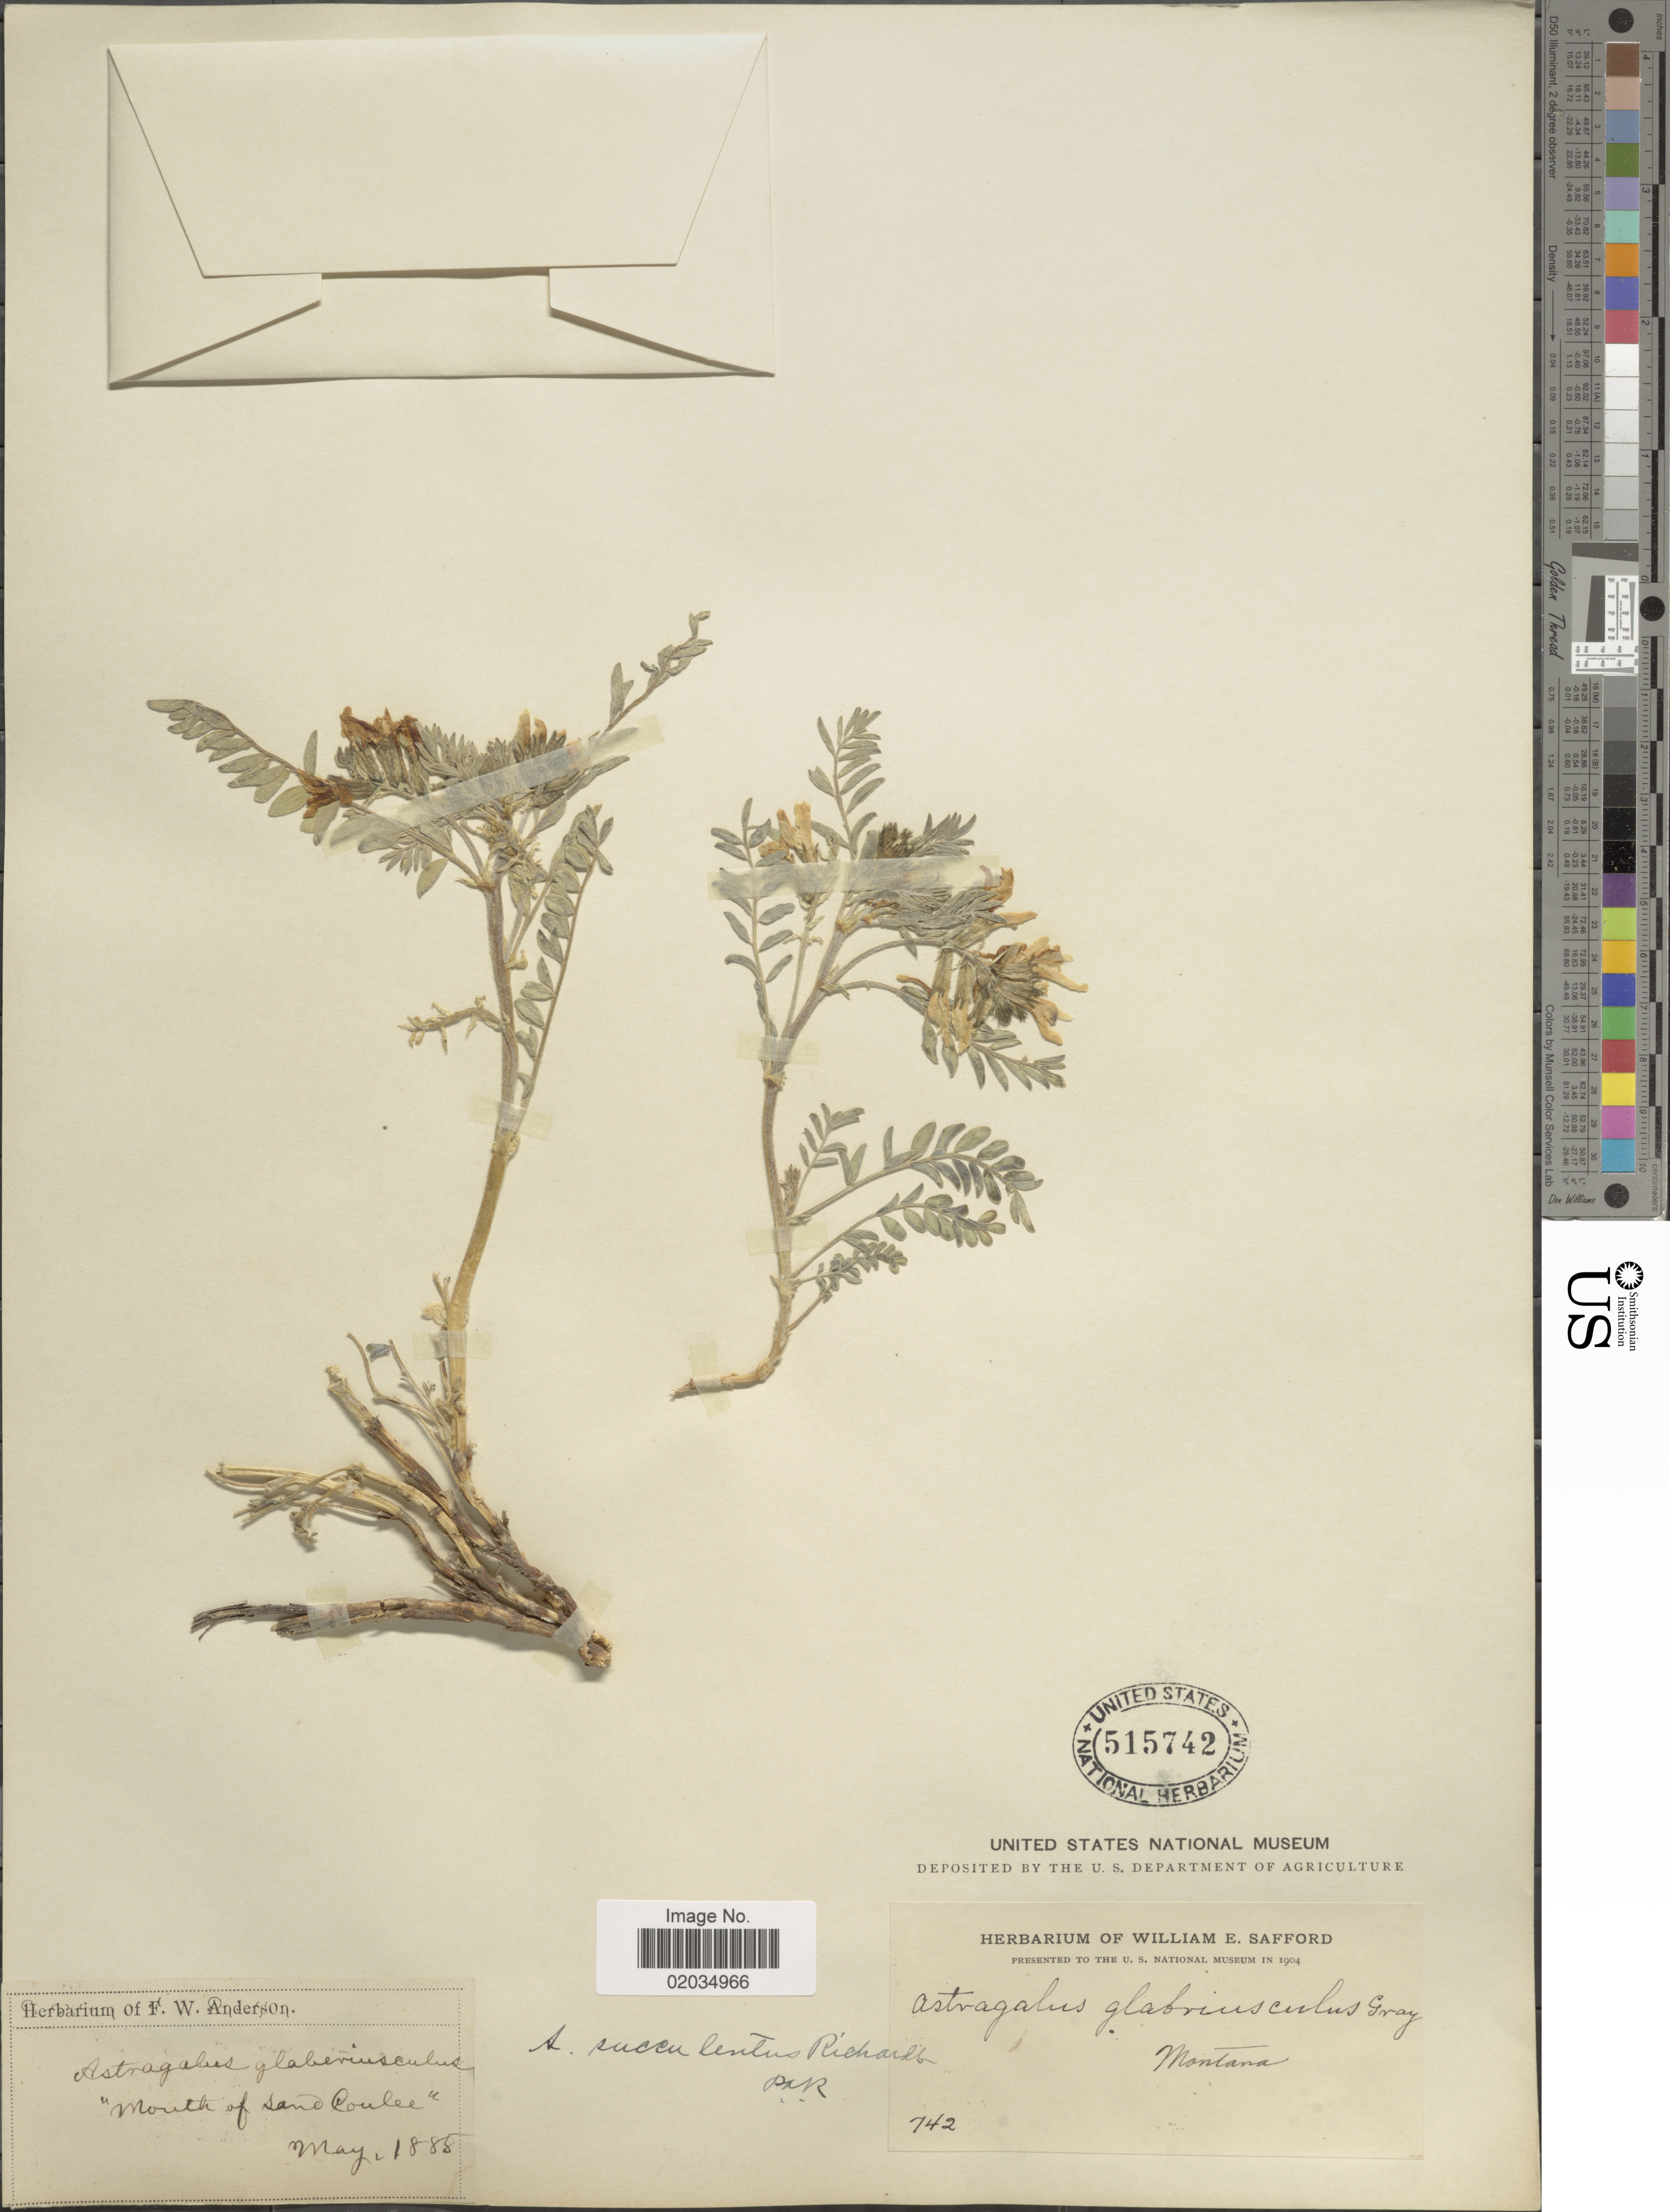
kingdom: Plantae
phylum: Tracheophyta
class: Magnoliopsida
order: Fabales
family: Fabaceae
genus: Astragalus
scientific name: Astragalus succulentus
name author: Richardson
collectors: ex herb. W. E. Safford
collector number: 742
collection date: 1885-05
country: United States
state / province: Montana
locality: Mouth of Sand Coulee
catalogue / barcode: US 515742